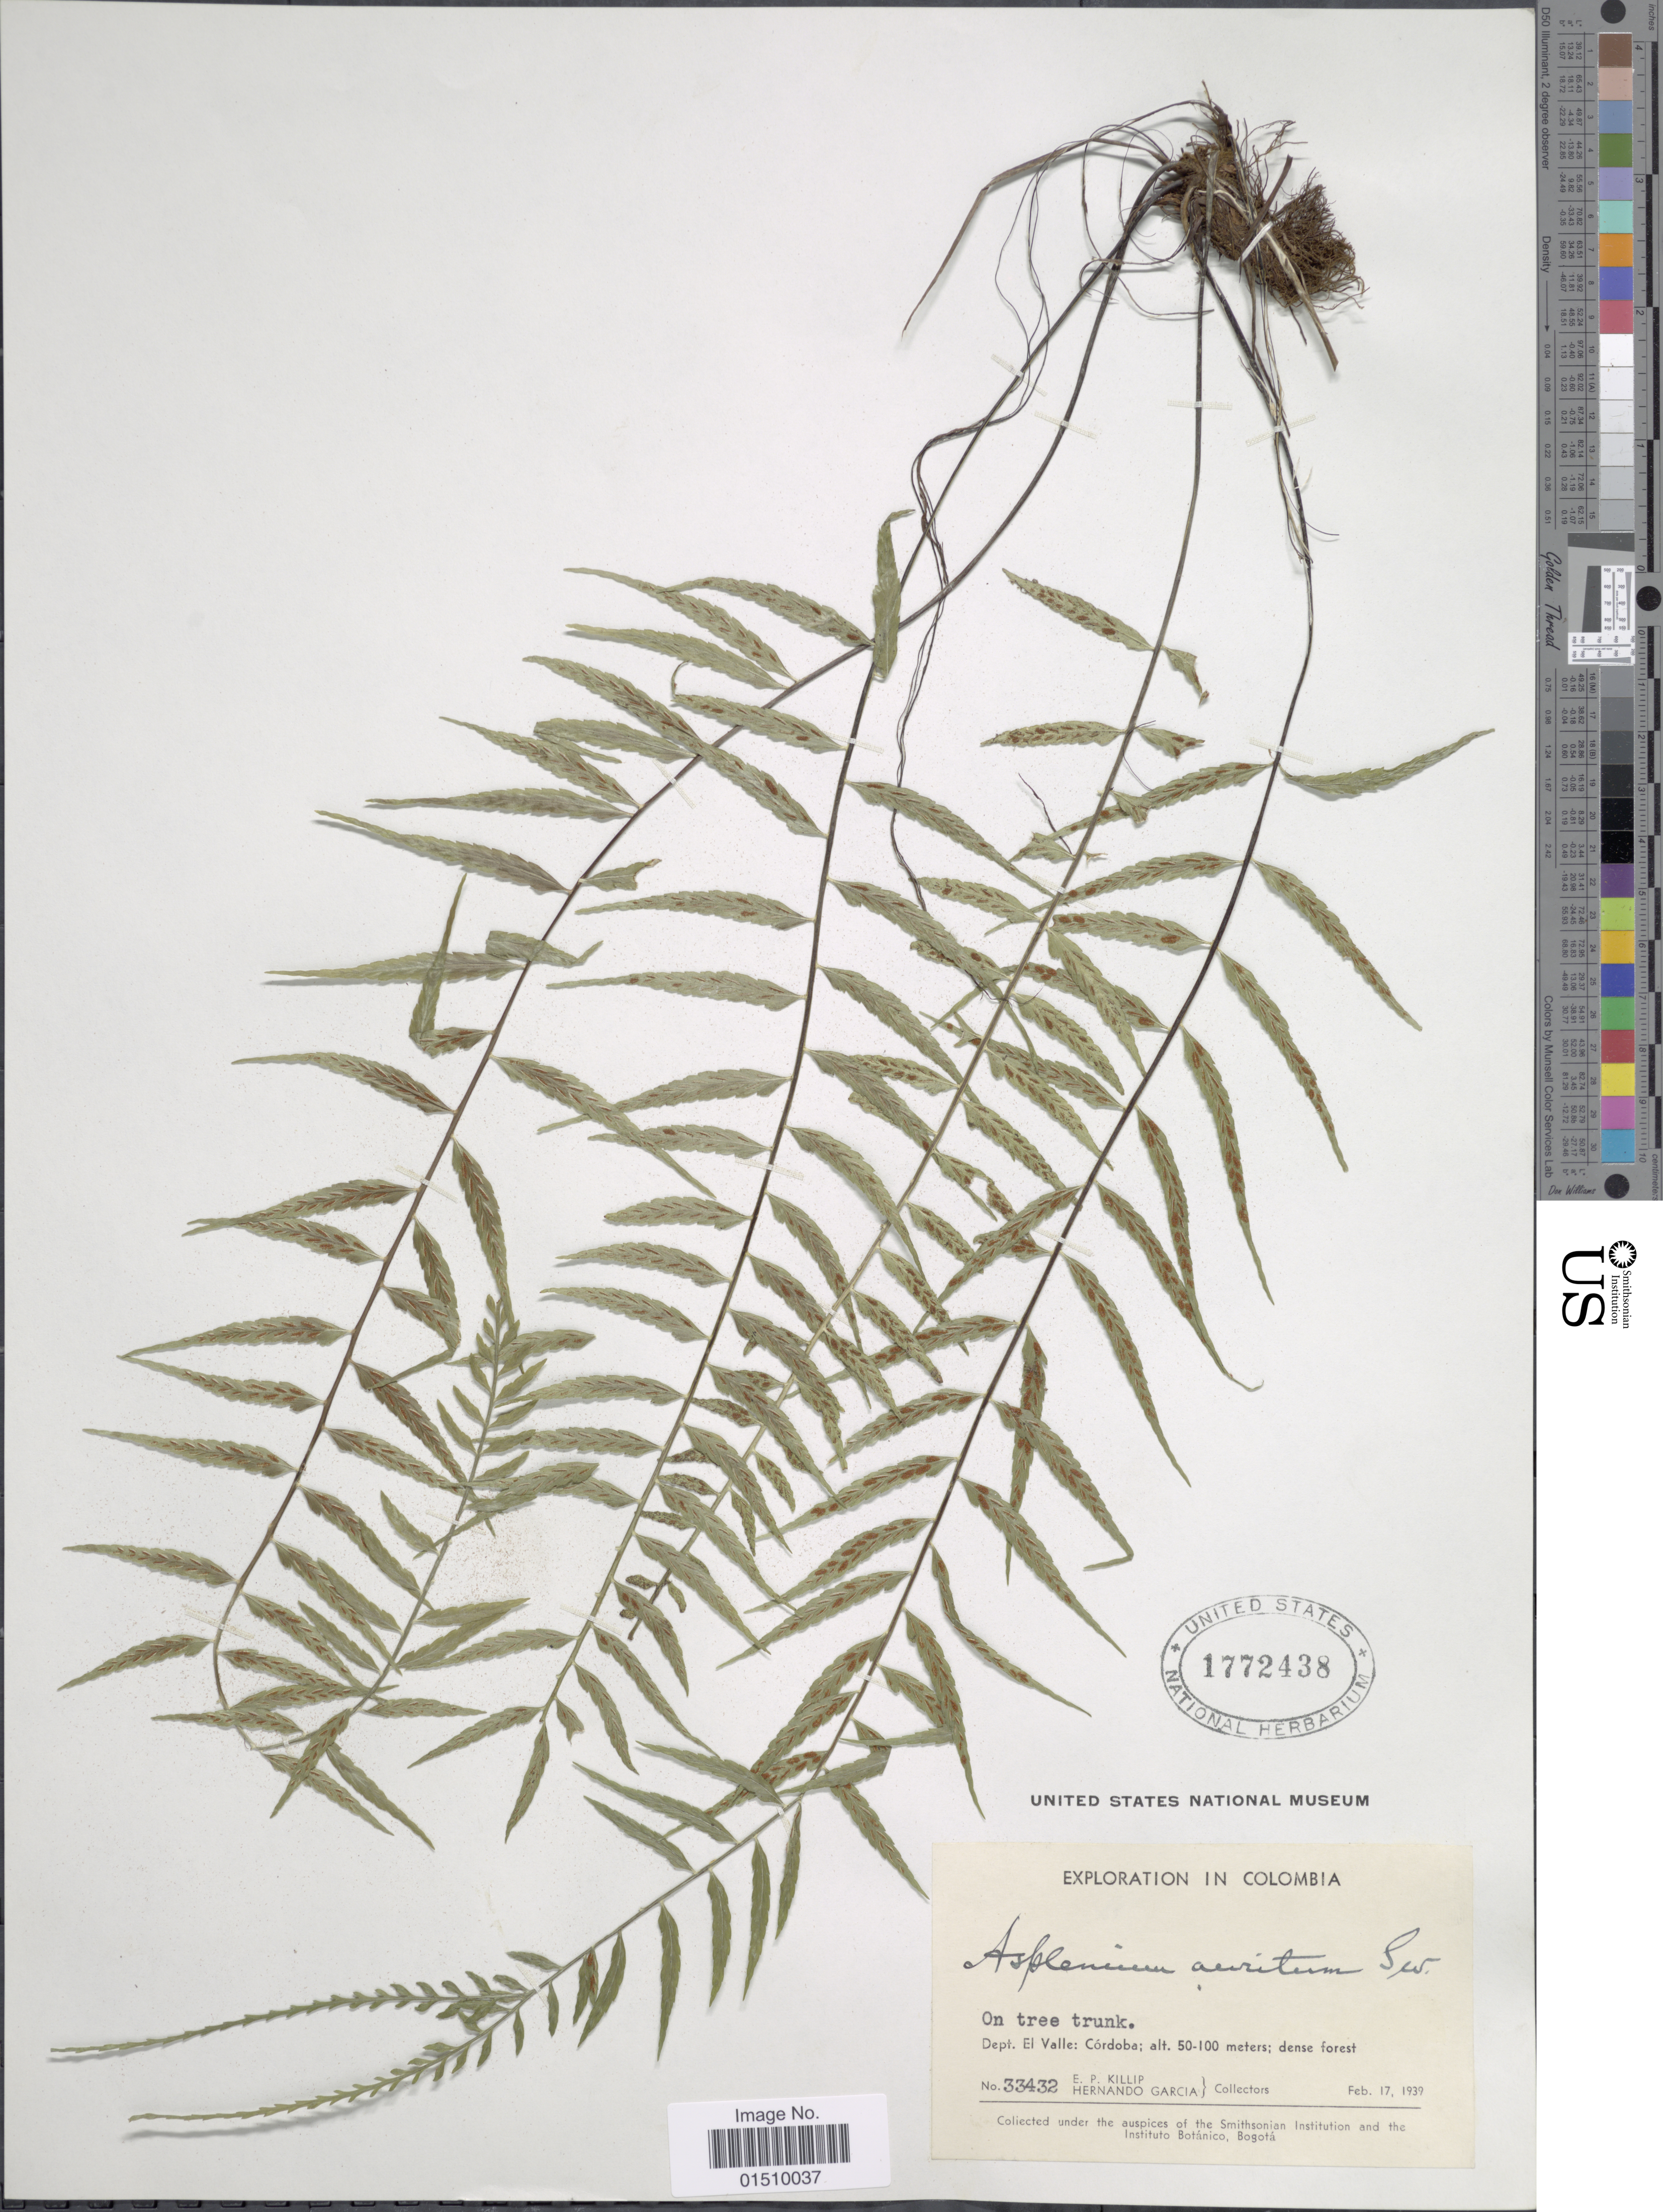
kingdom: Plantae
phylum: Tracheophyta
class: Polypodiopsida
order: Polypodiales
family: Aspleniaceae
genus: Asplenium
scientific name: Asplenium auritum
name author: Sw.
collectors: E. P. Killip & H. Garcia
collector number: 33432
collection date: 1939-02-17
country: Colombia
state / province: Valle del Cauca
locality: Colombia, Dept. El Valle: Cordoba.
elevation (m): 50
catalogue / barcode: US 1772438